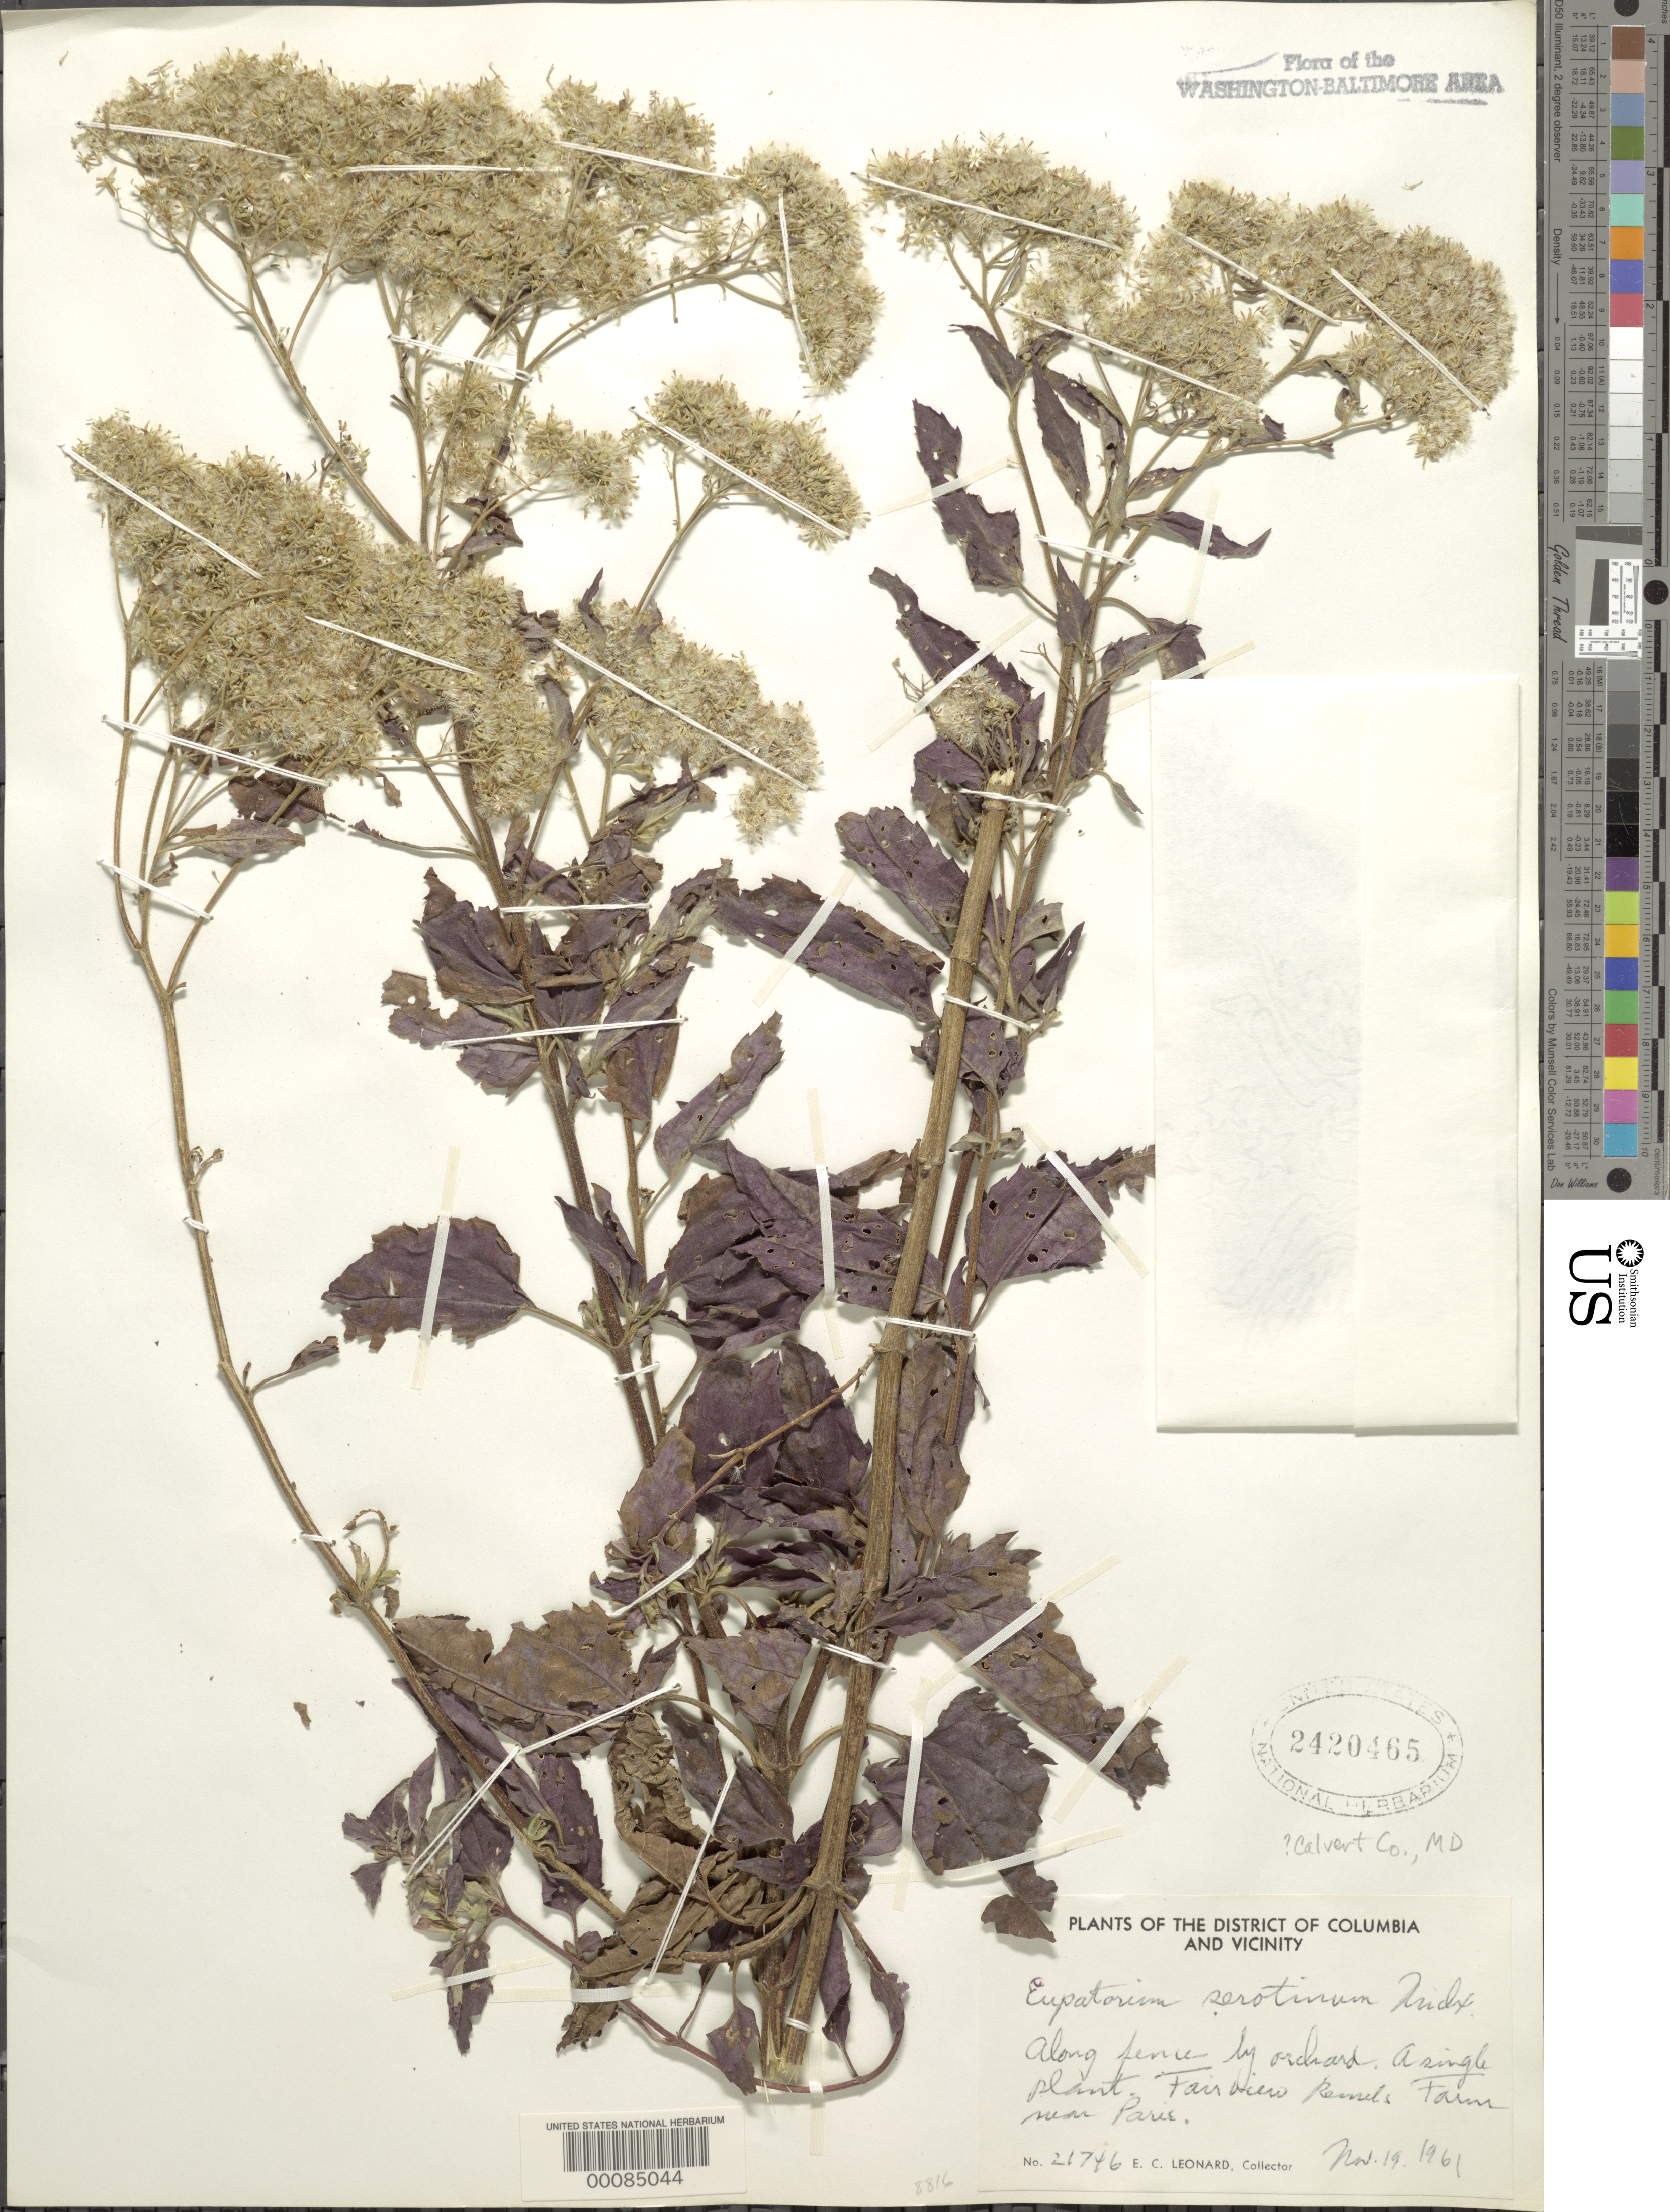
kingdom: Plantae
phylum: Tracheophyta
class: Magnoliopsida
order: Asterales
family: Asteraceae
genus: Eupatorium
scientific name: Eupatorium serotinum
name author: Michx.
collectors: E. C. Leonard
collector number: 21746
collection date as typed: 19 Nov 1961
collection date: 1961-11-19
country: United States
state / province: Maryland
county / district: Howard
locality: Fairview Kennels Farm, near Paris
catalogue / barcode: US 2420465